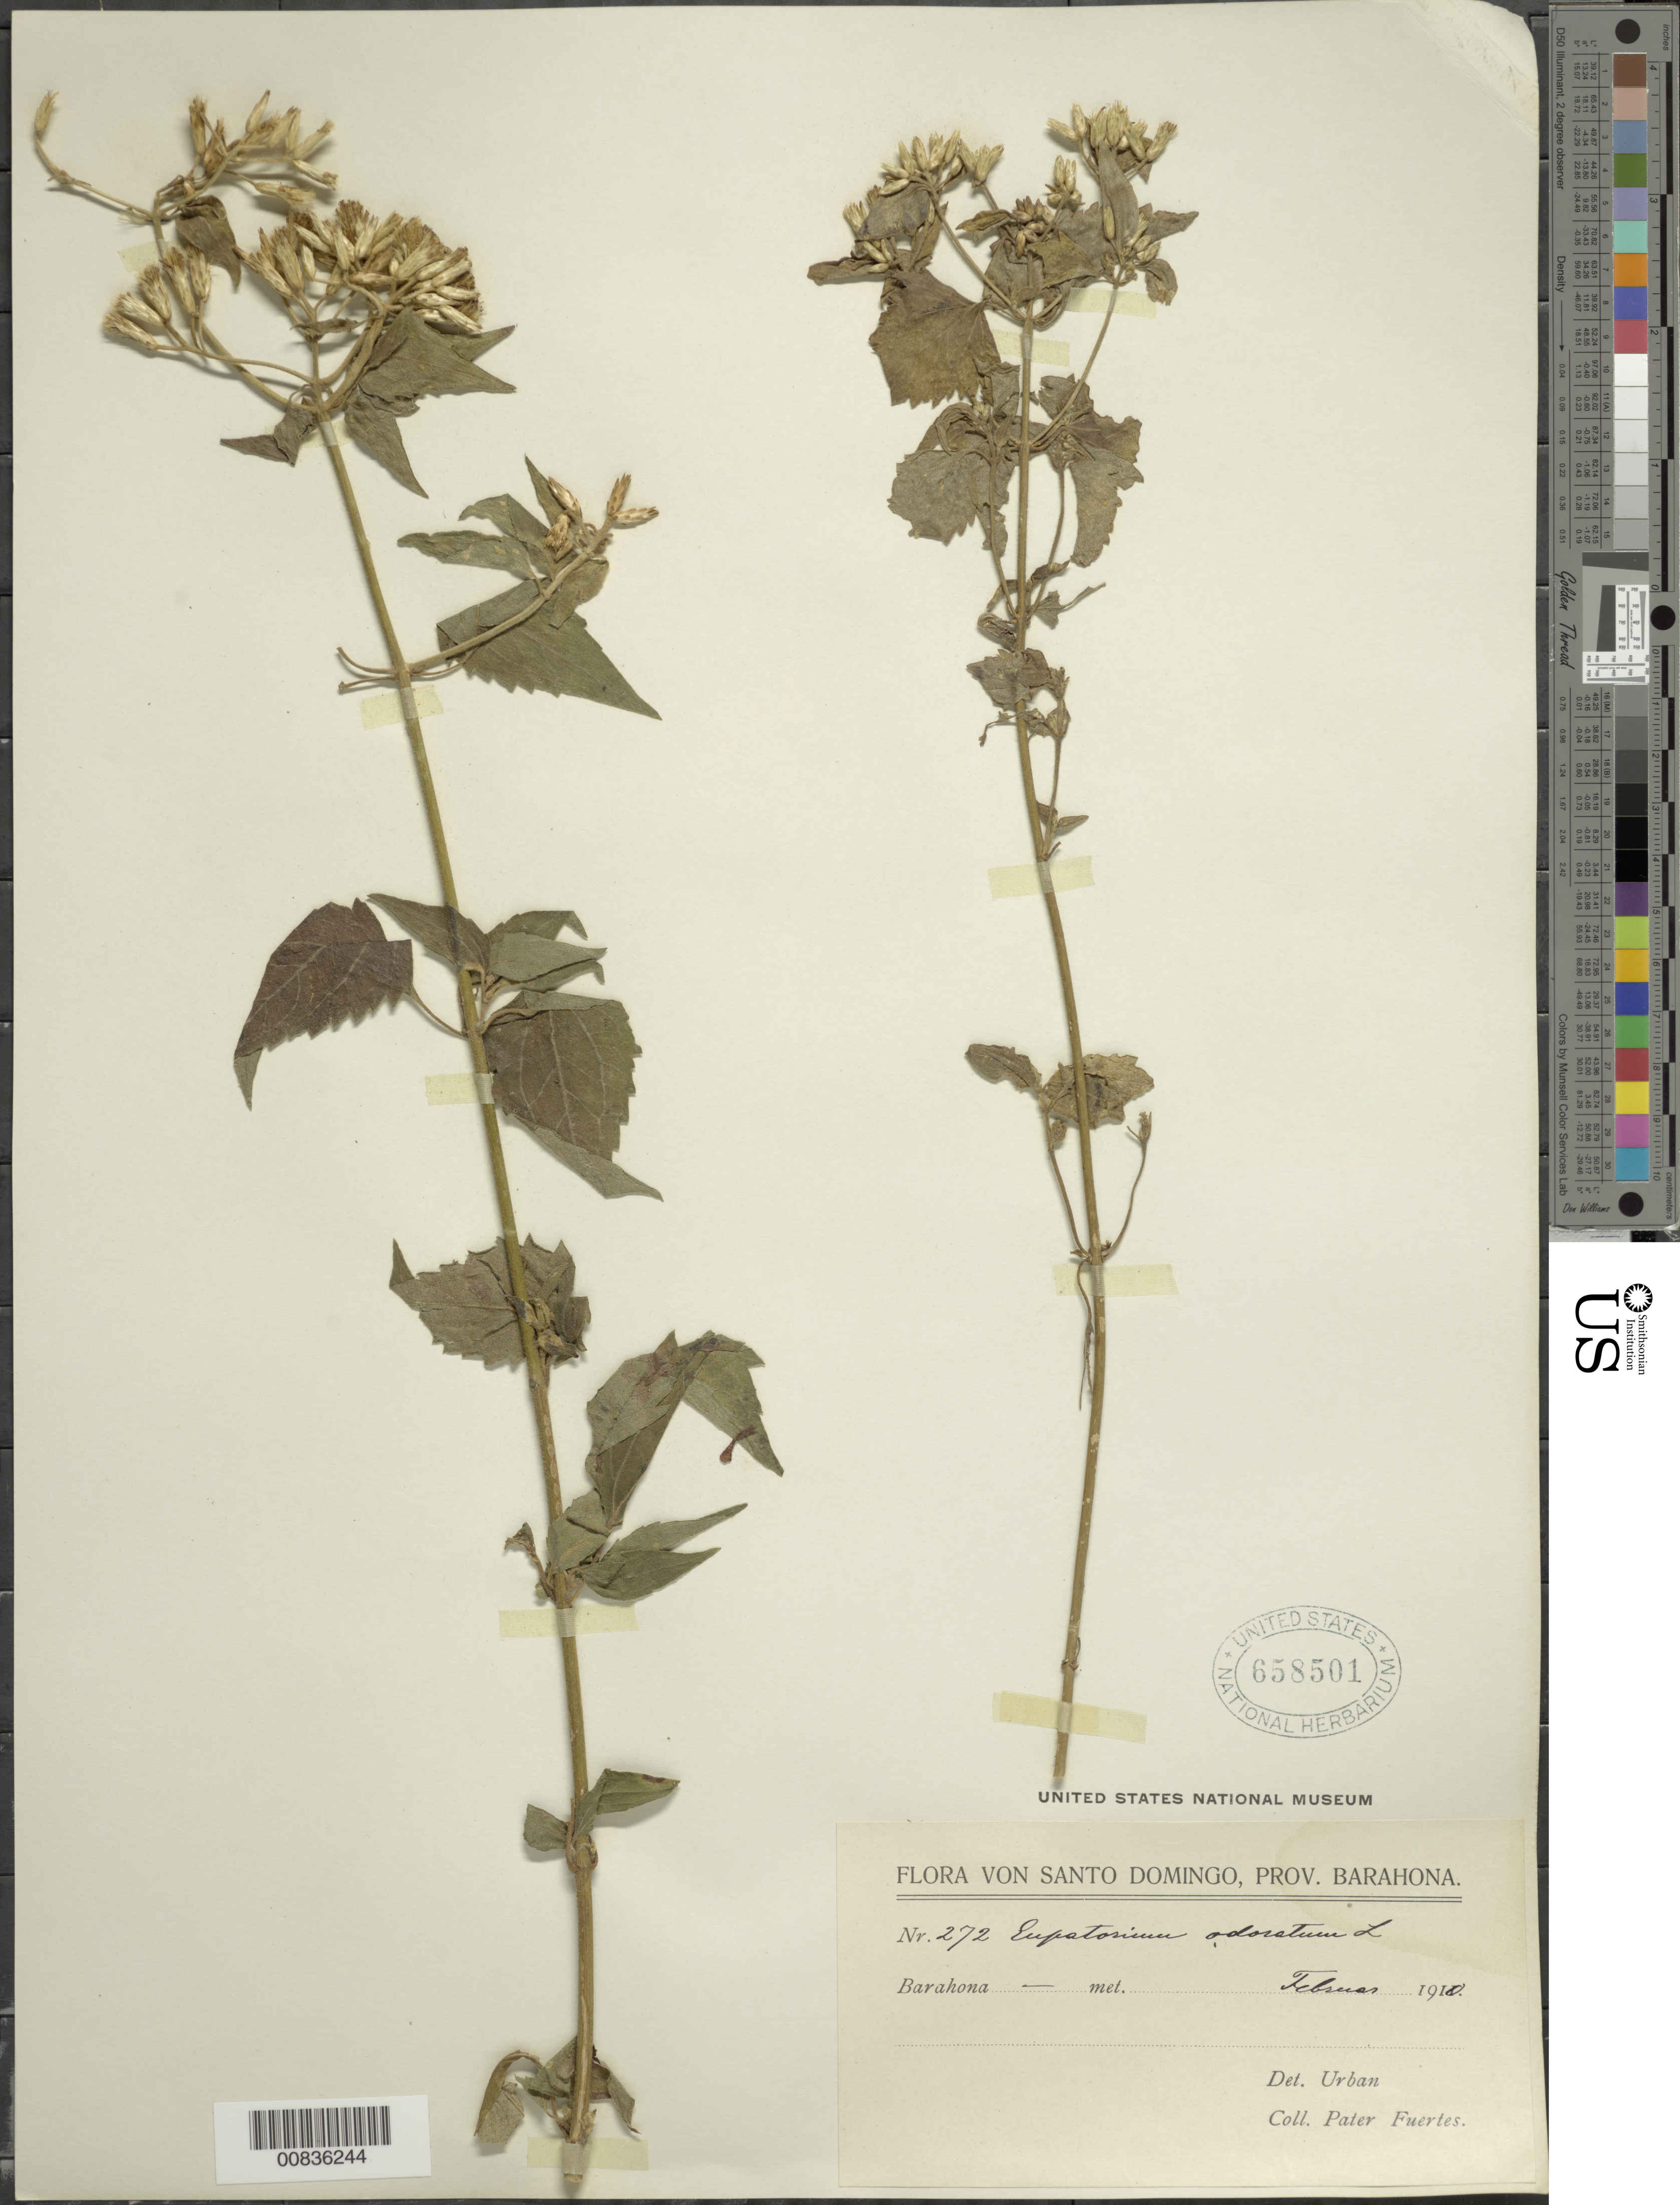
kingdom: Plantae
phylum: Tracheophyta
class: Magnoliopsida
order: Asterales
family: Asteraceae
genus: Chromolaena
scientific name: Chromolaena odorata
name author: (L.) R.M. King & H. Rob.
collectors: M. D. Fuertes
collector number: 272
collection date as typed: Feb 1910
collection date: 1910-02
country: Dominican Republic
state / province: Barahona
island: Hispaniola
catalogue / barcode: US 658501